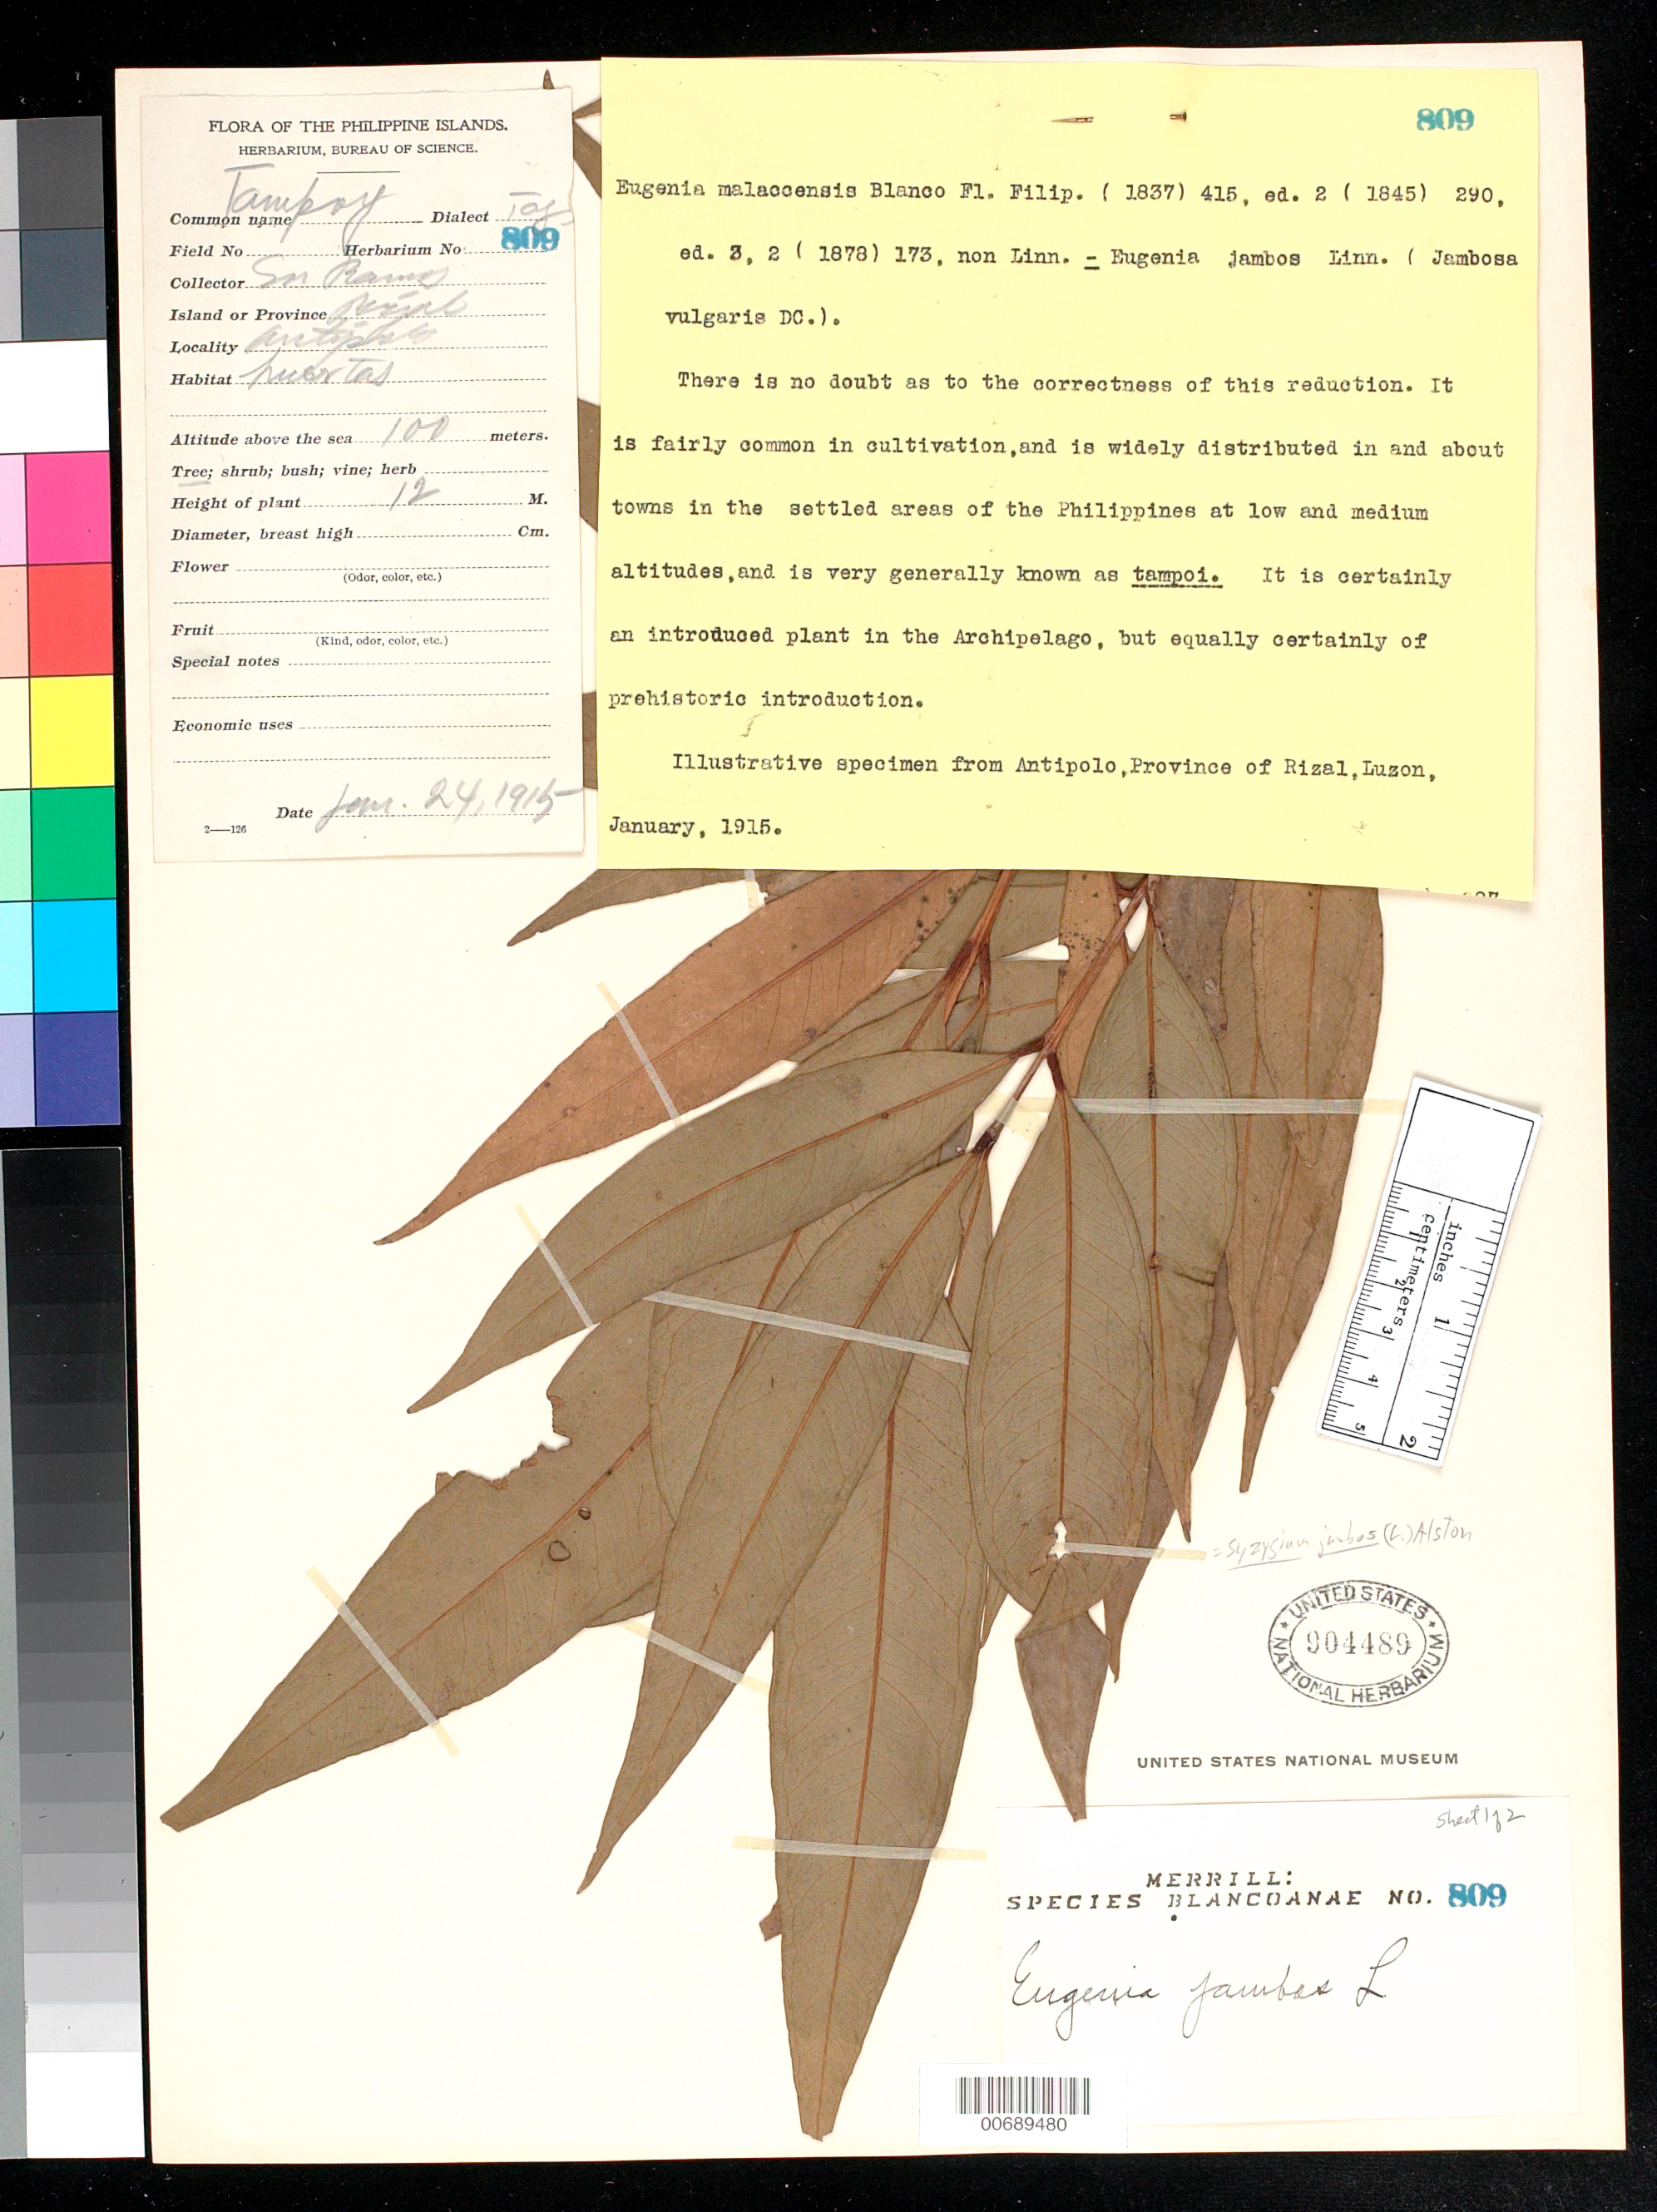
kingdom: Plantae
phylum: Tracheophyta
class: Magnoliopsida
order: Myrtales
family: Myrtaceae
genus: Syzygium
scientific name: Syzygium jambos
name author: (L.) Alston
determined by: Strong, Mark T., (BOT), Smithsonian Institution - National Museum of Natural History (UNITED STATES)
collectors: Ramos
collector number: Sp. Blancoan. 0809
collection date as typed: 24 Jan 1915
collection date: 1915-01-24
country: Philippines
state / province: Calabarzon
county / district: Rizal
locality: Luzon Island, Antipolo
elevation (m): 100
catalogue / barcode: US 904489